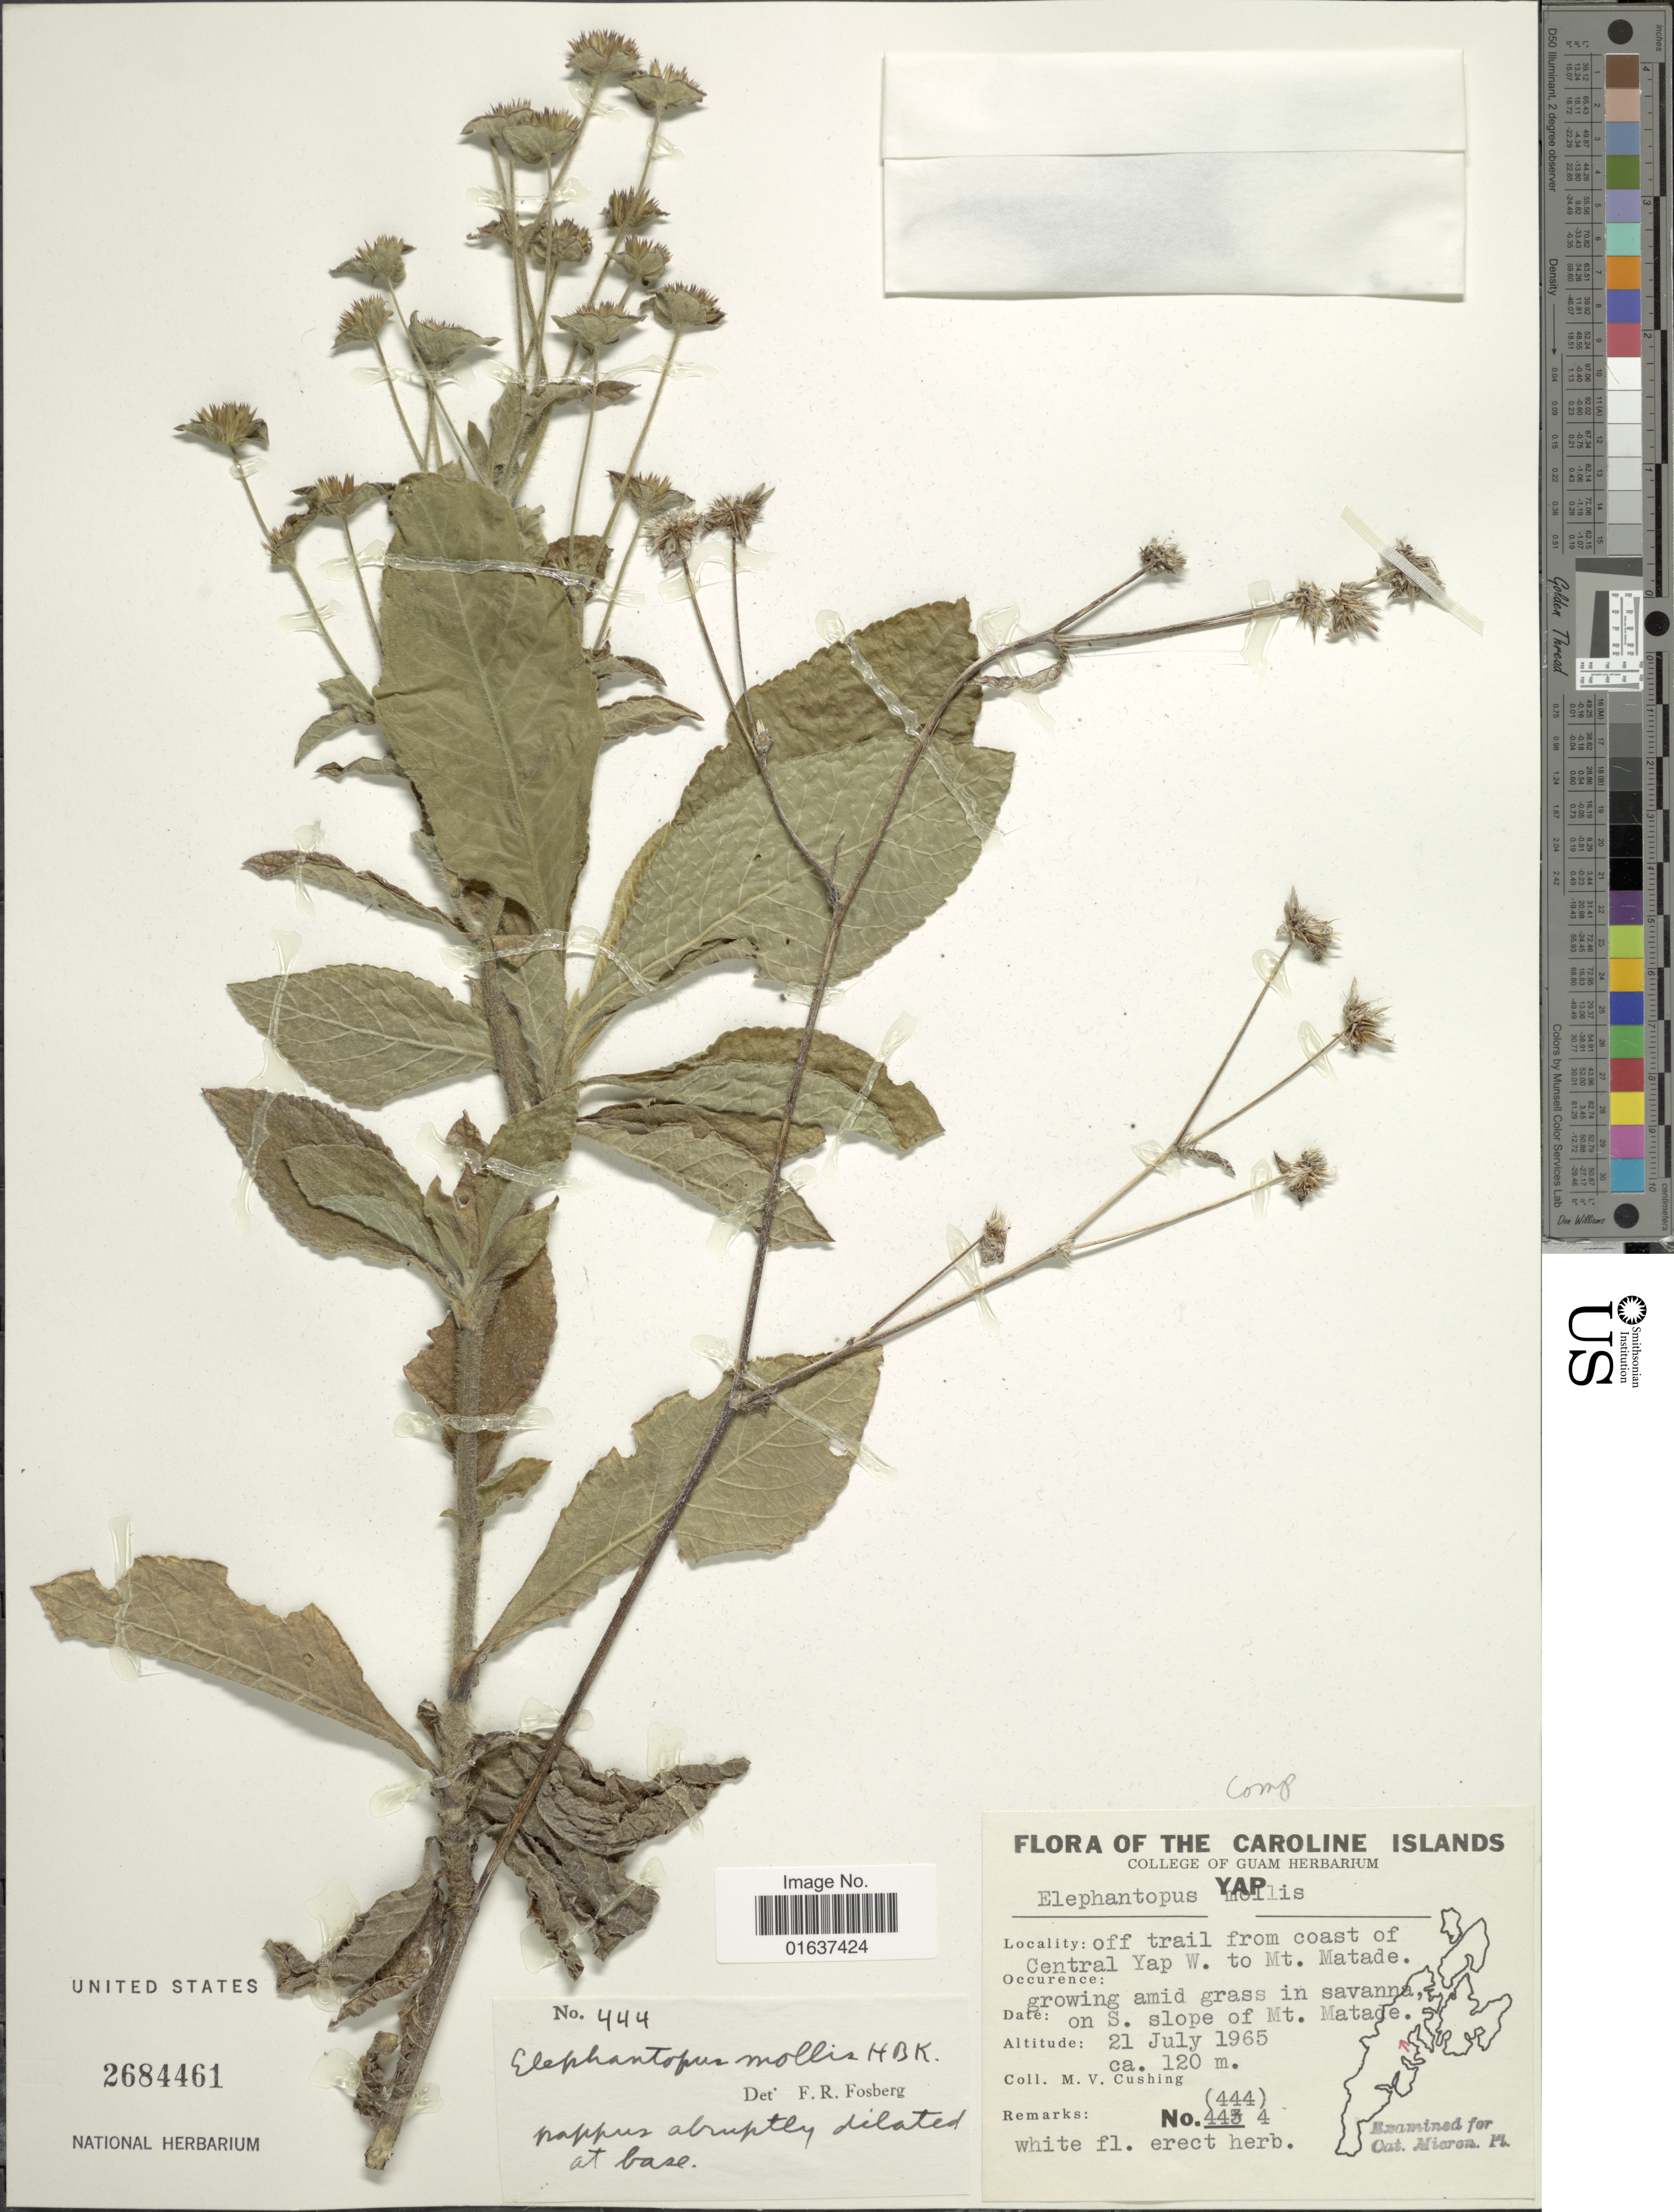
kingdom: Plantae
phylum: Tracheophyta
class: Magnoliopsida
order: Asterales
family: Asteraceae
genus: Elephantopus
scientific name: Elephantopus mollis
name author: Kunth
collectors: M. V. Cushing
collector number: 444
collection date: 1965-07-21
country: Micronesia, Federated States of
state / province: Yap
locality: Caroline Islands, off trail from coast of Central Yap W. to Mt. Matade, growing amid grass in savanna, on S. slope of Mt. Matade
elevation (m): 120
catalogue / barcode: US 2684461